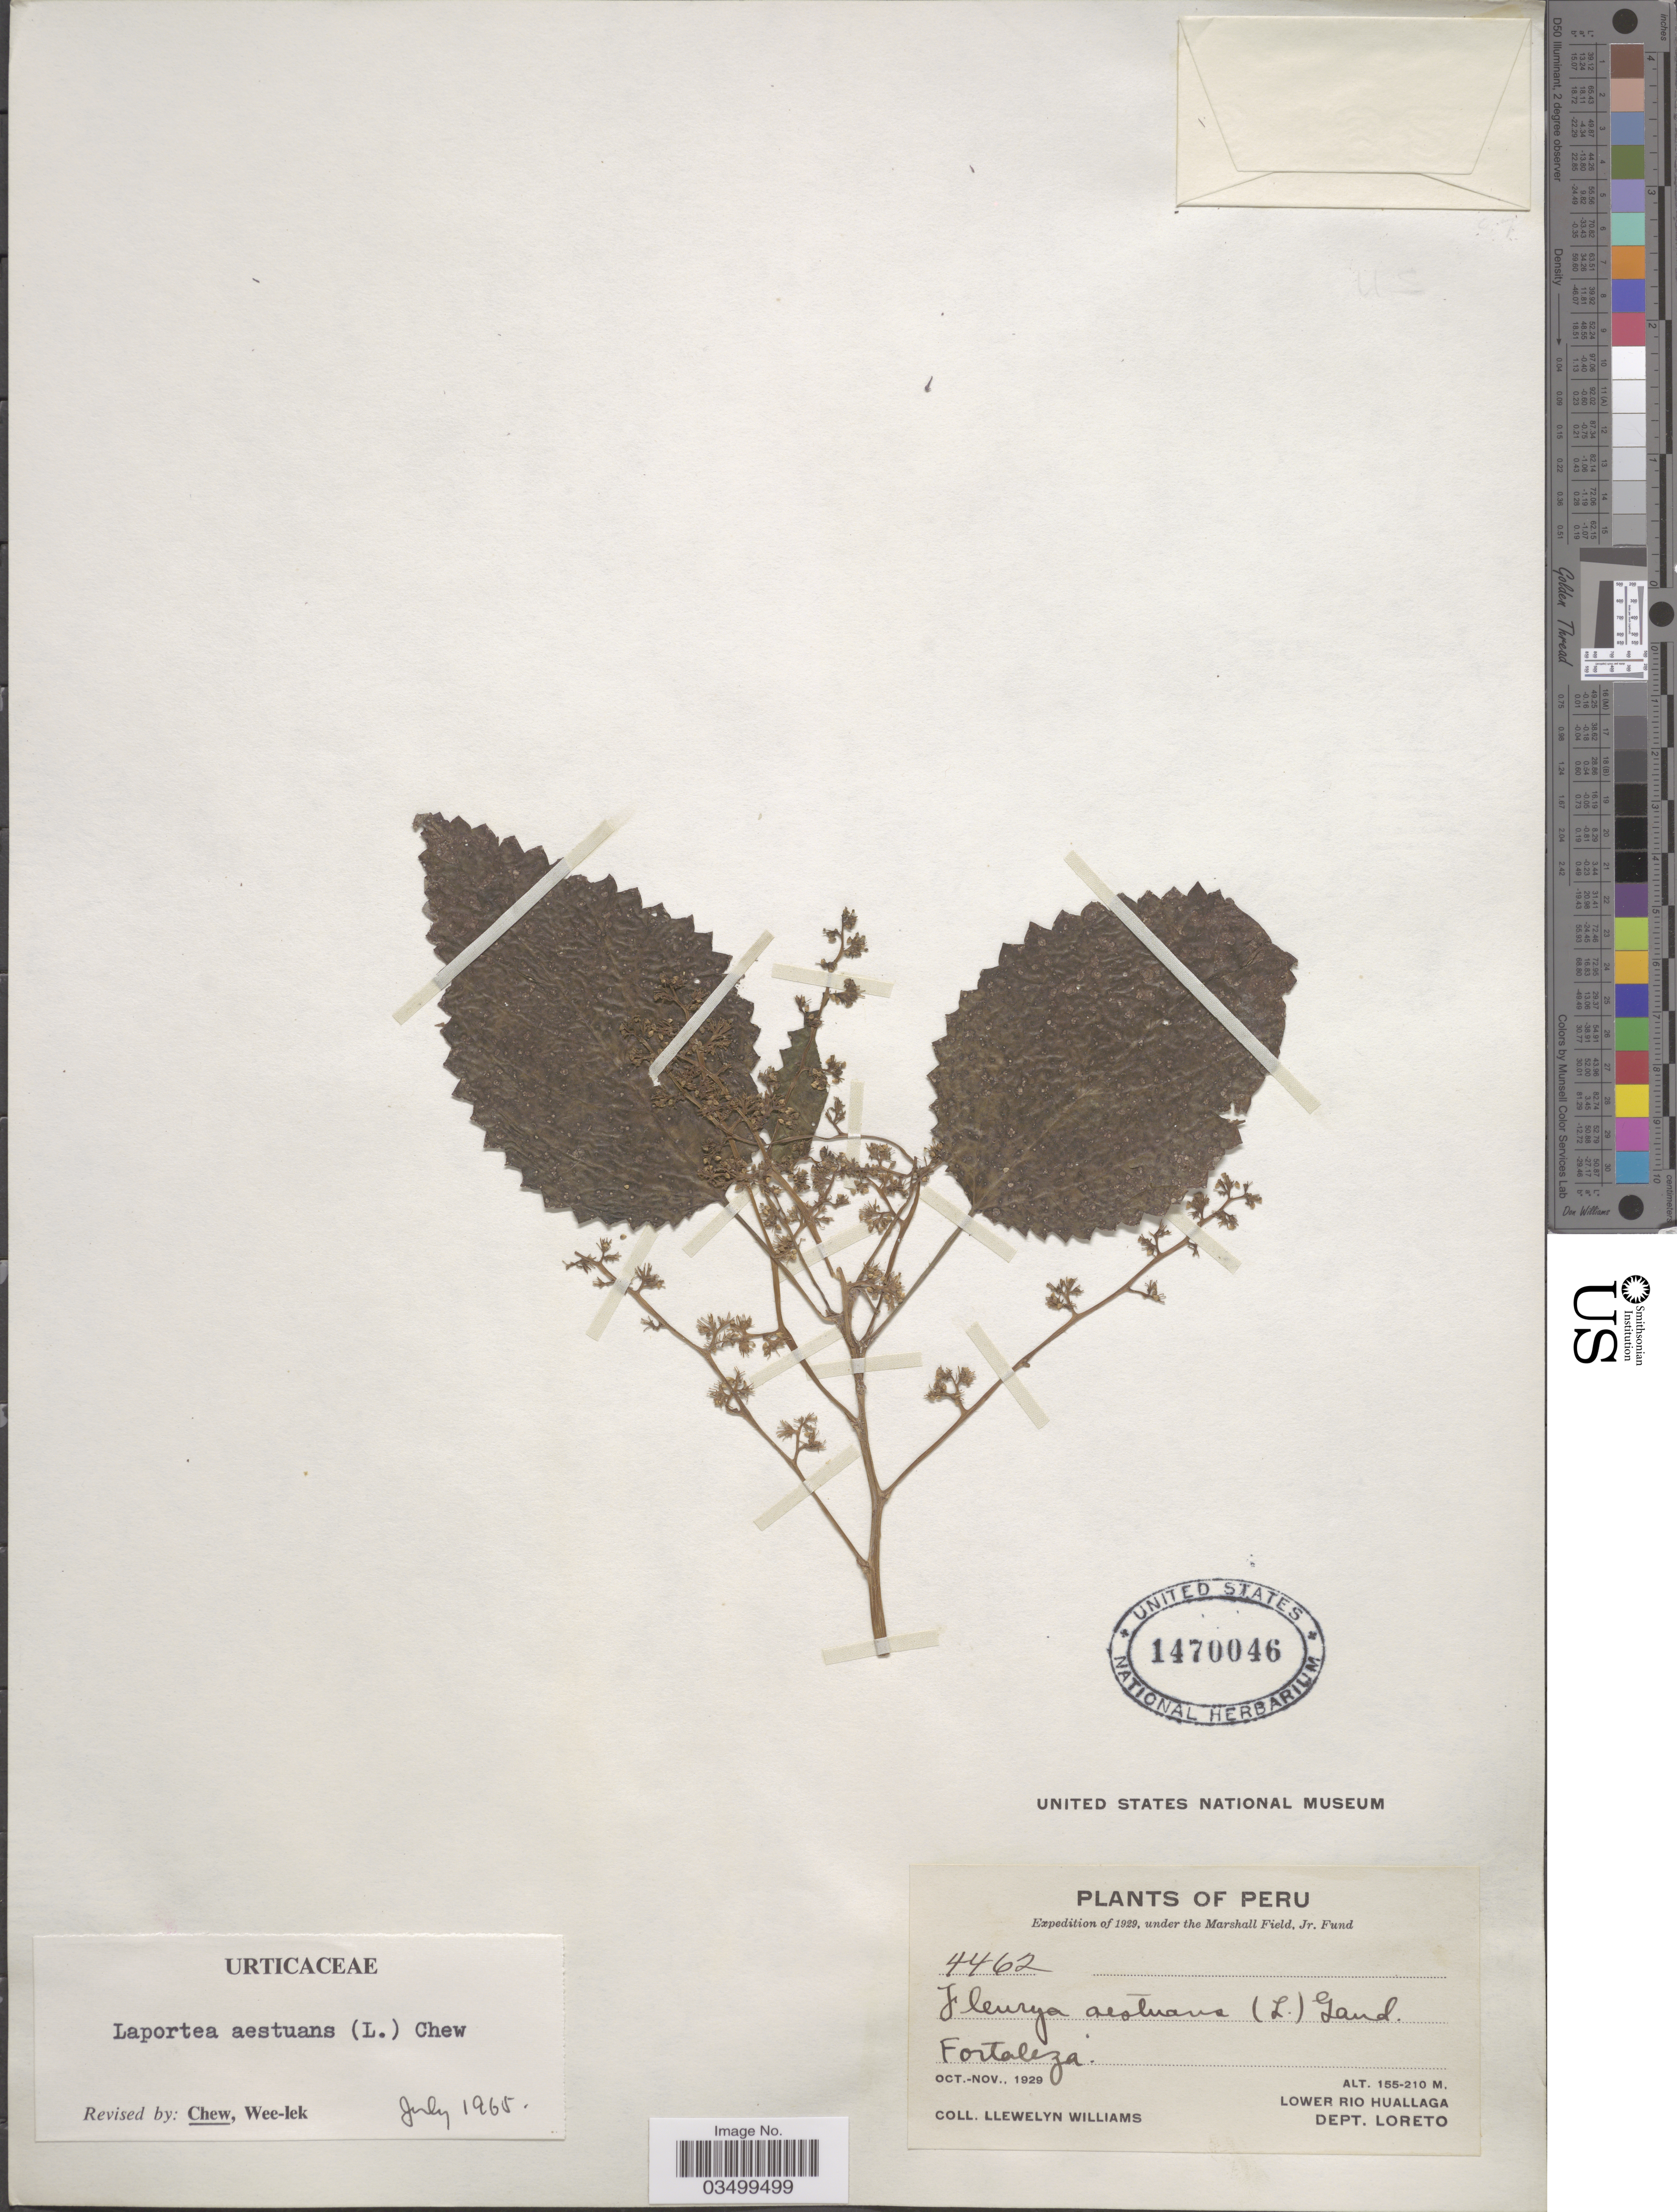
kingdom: Plantae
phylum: Tracheophyta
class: Magnoliopsida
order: Rosales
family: Urticaceae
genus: Laportea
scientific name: Laportea aestuans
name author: (L.) Chew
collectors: Ll. Williams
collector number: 4462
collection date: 1929-10/1929-11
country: Peru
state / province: Loreto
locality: Fortaleza. Lower Rio Huallaga, Dept. Loreto.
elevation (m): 155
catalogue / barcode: US 1470046